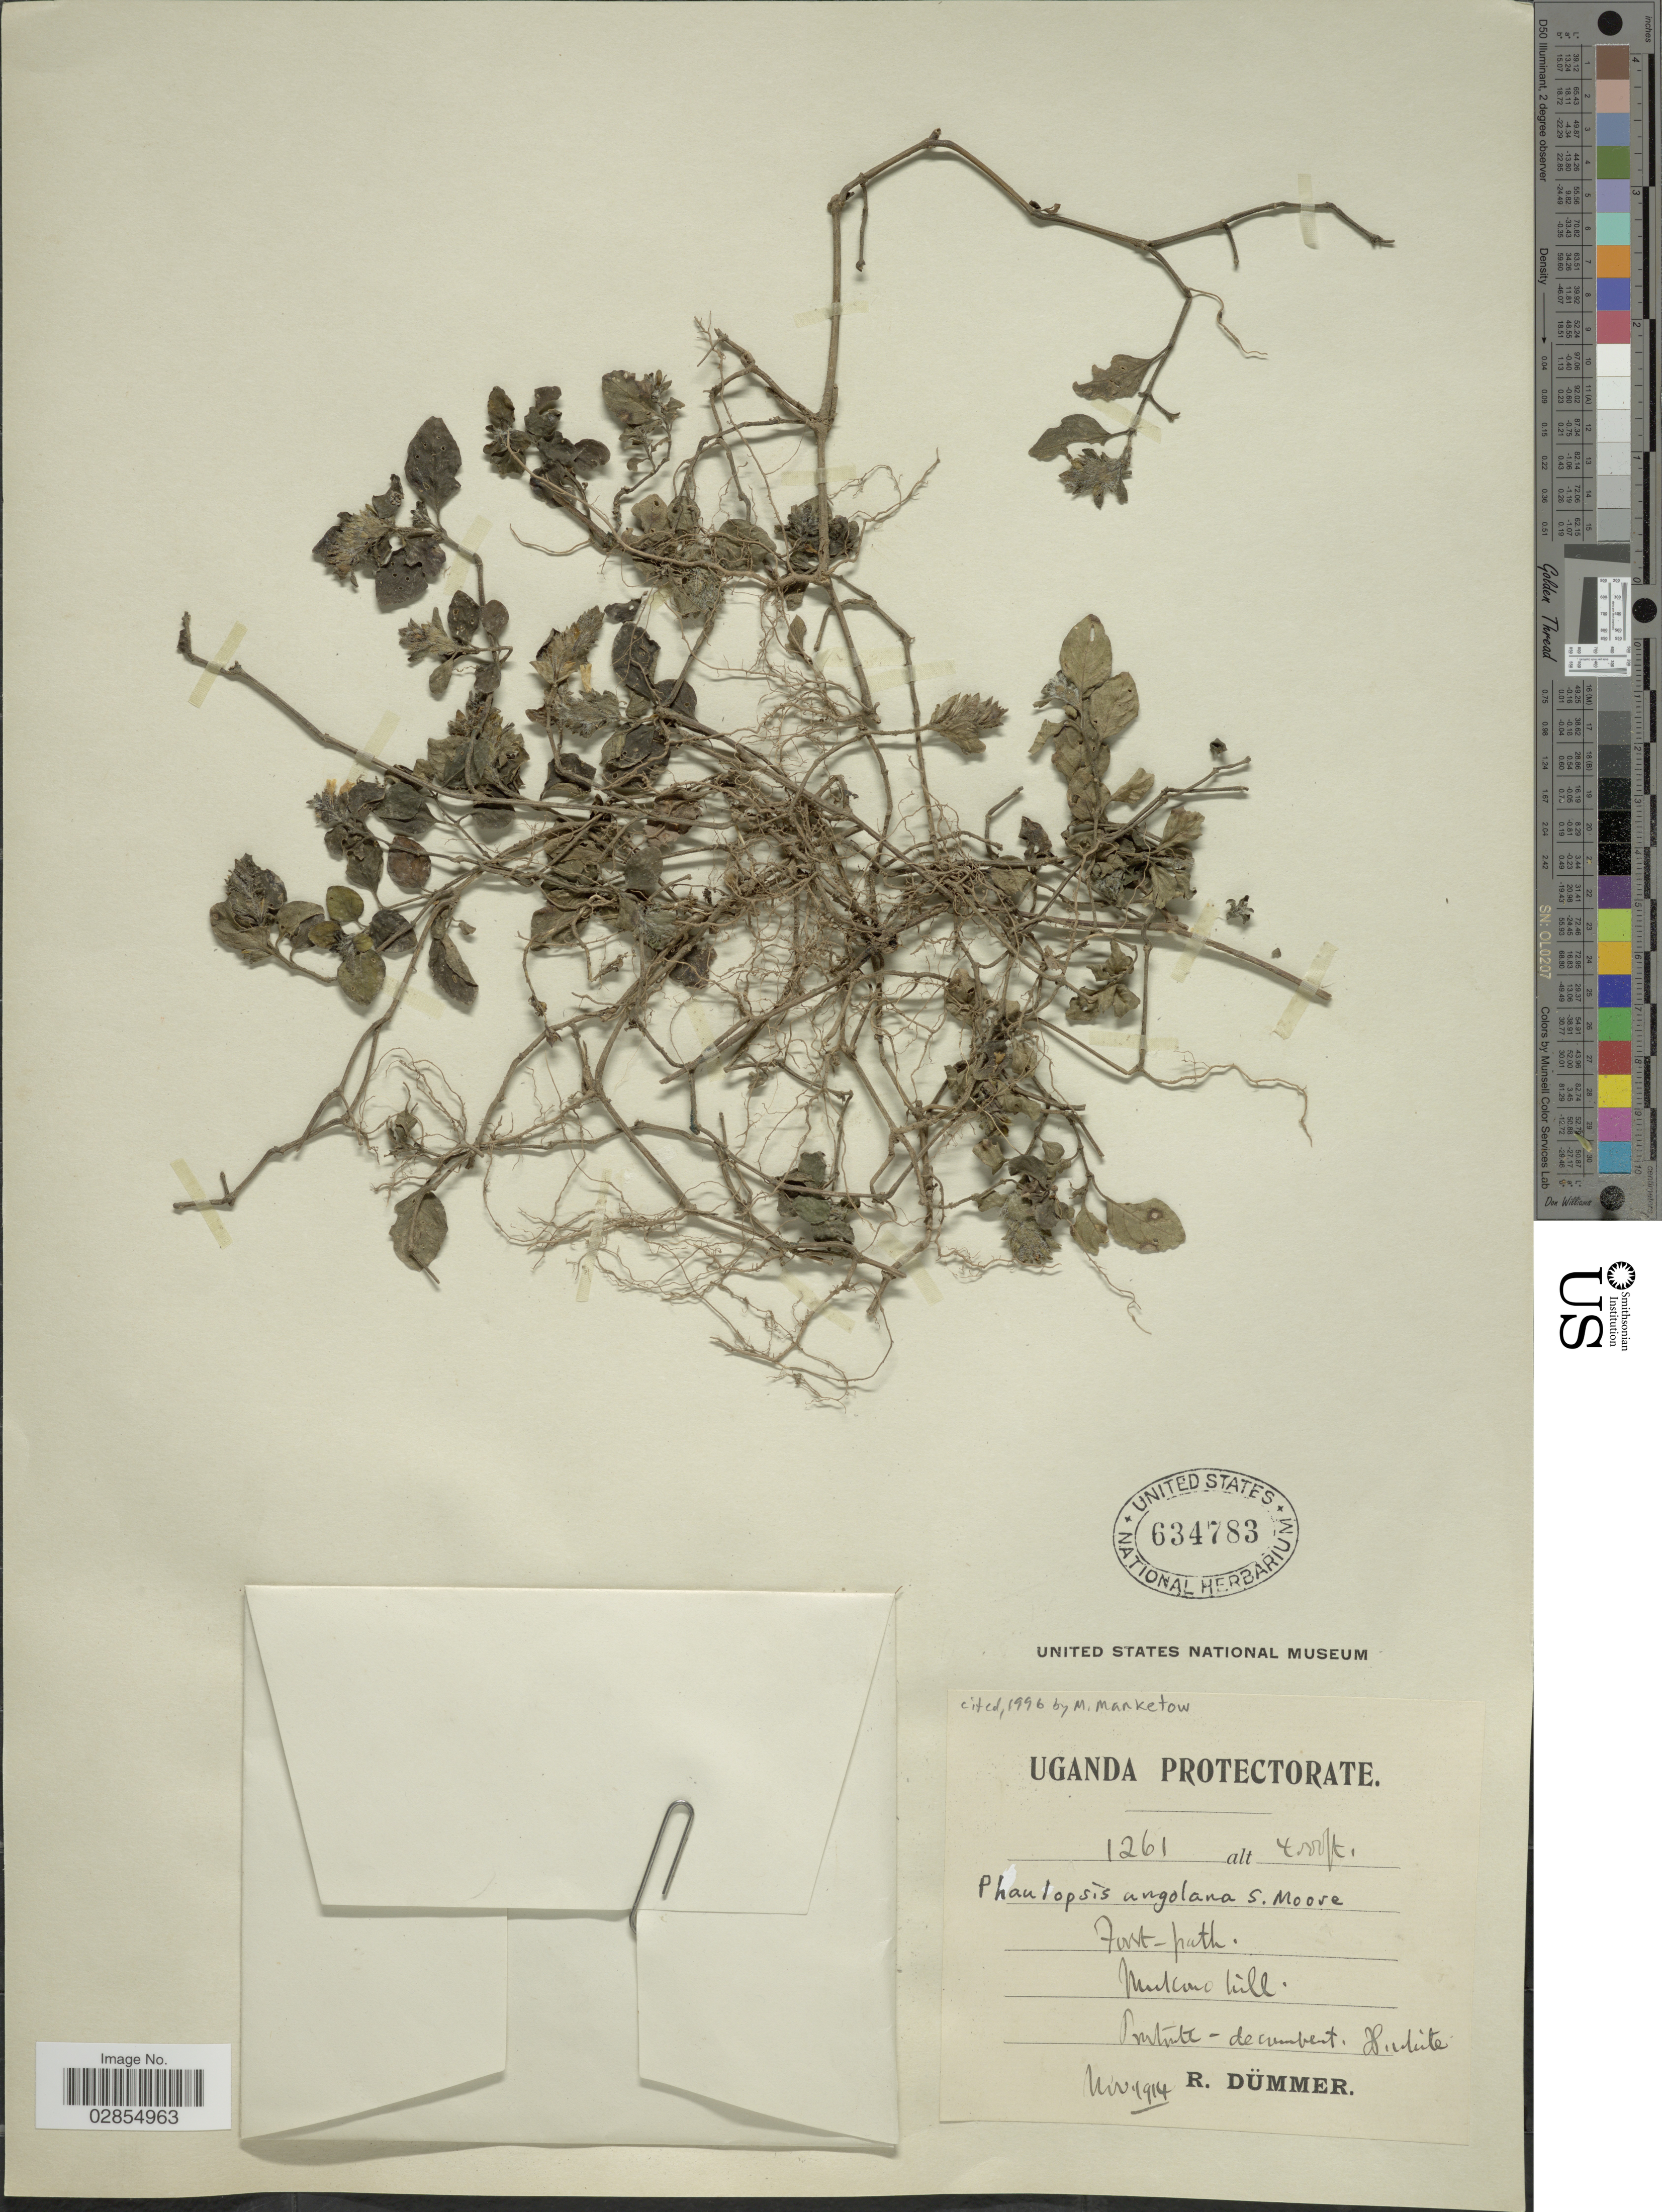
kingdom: Plantae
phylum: Tracheophyta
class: Magnoliopsida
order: Lamiales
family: Acanthaceae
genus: Phaulopsis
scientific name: Phaulopsis angolana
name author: S. Moore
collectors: R. A. Dümmer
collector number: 1261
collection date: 1914-11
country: Uganda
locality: Uganda Protectorate, Mukono Hill.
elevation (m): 1219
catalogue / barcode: US 634783